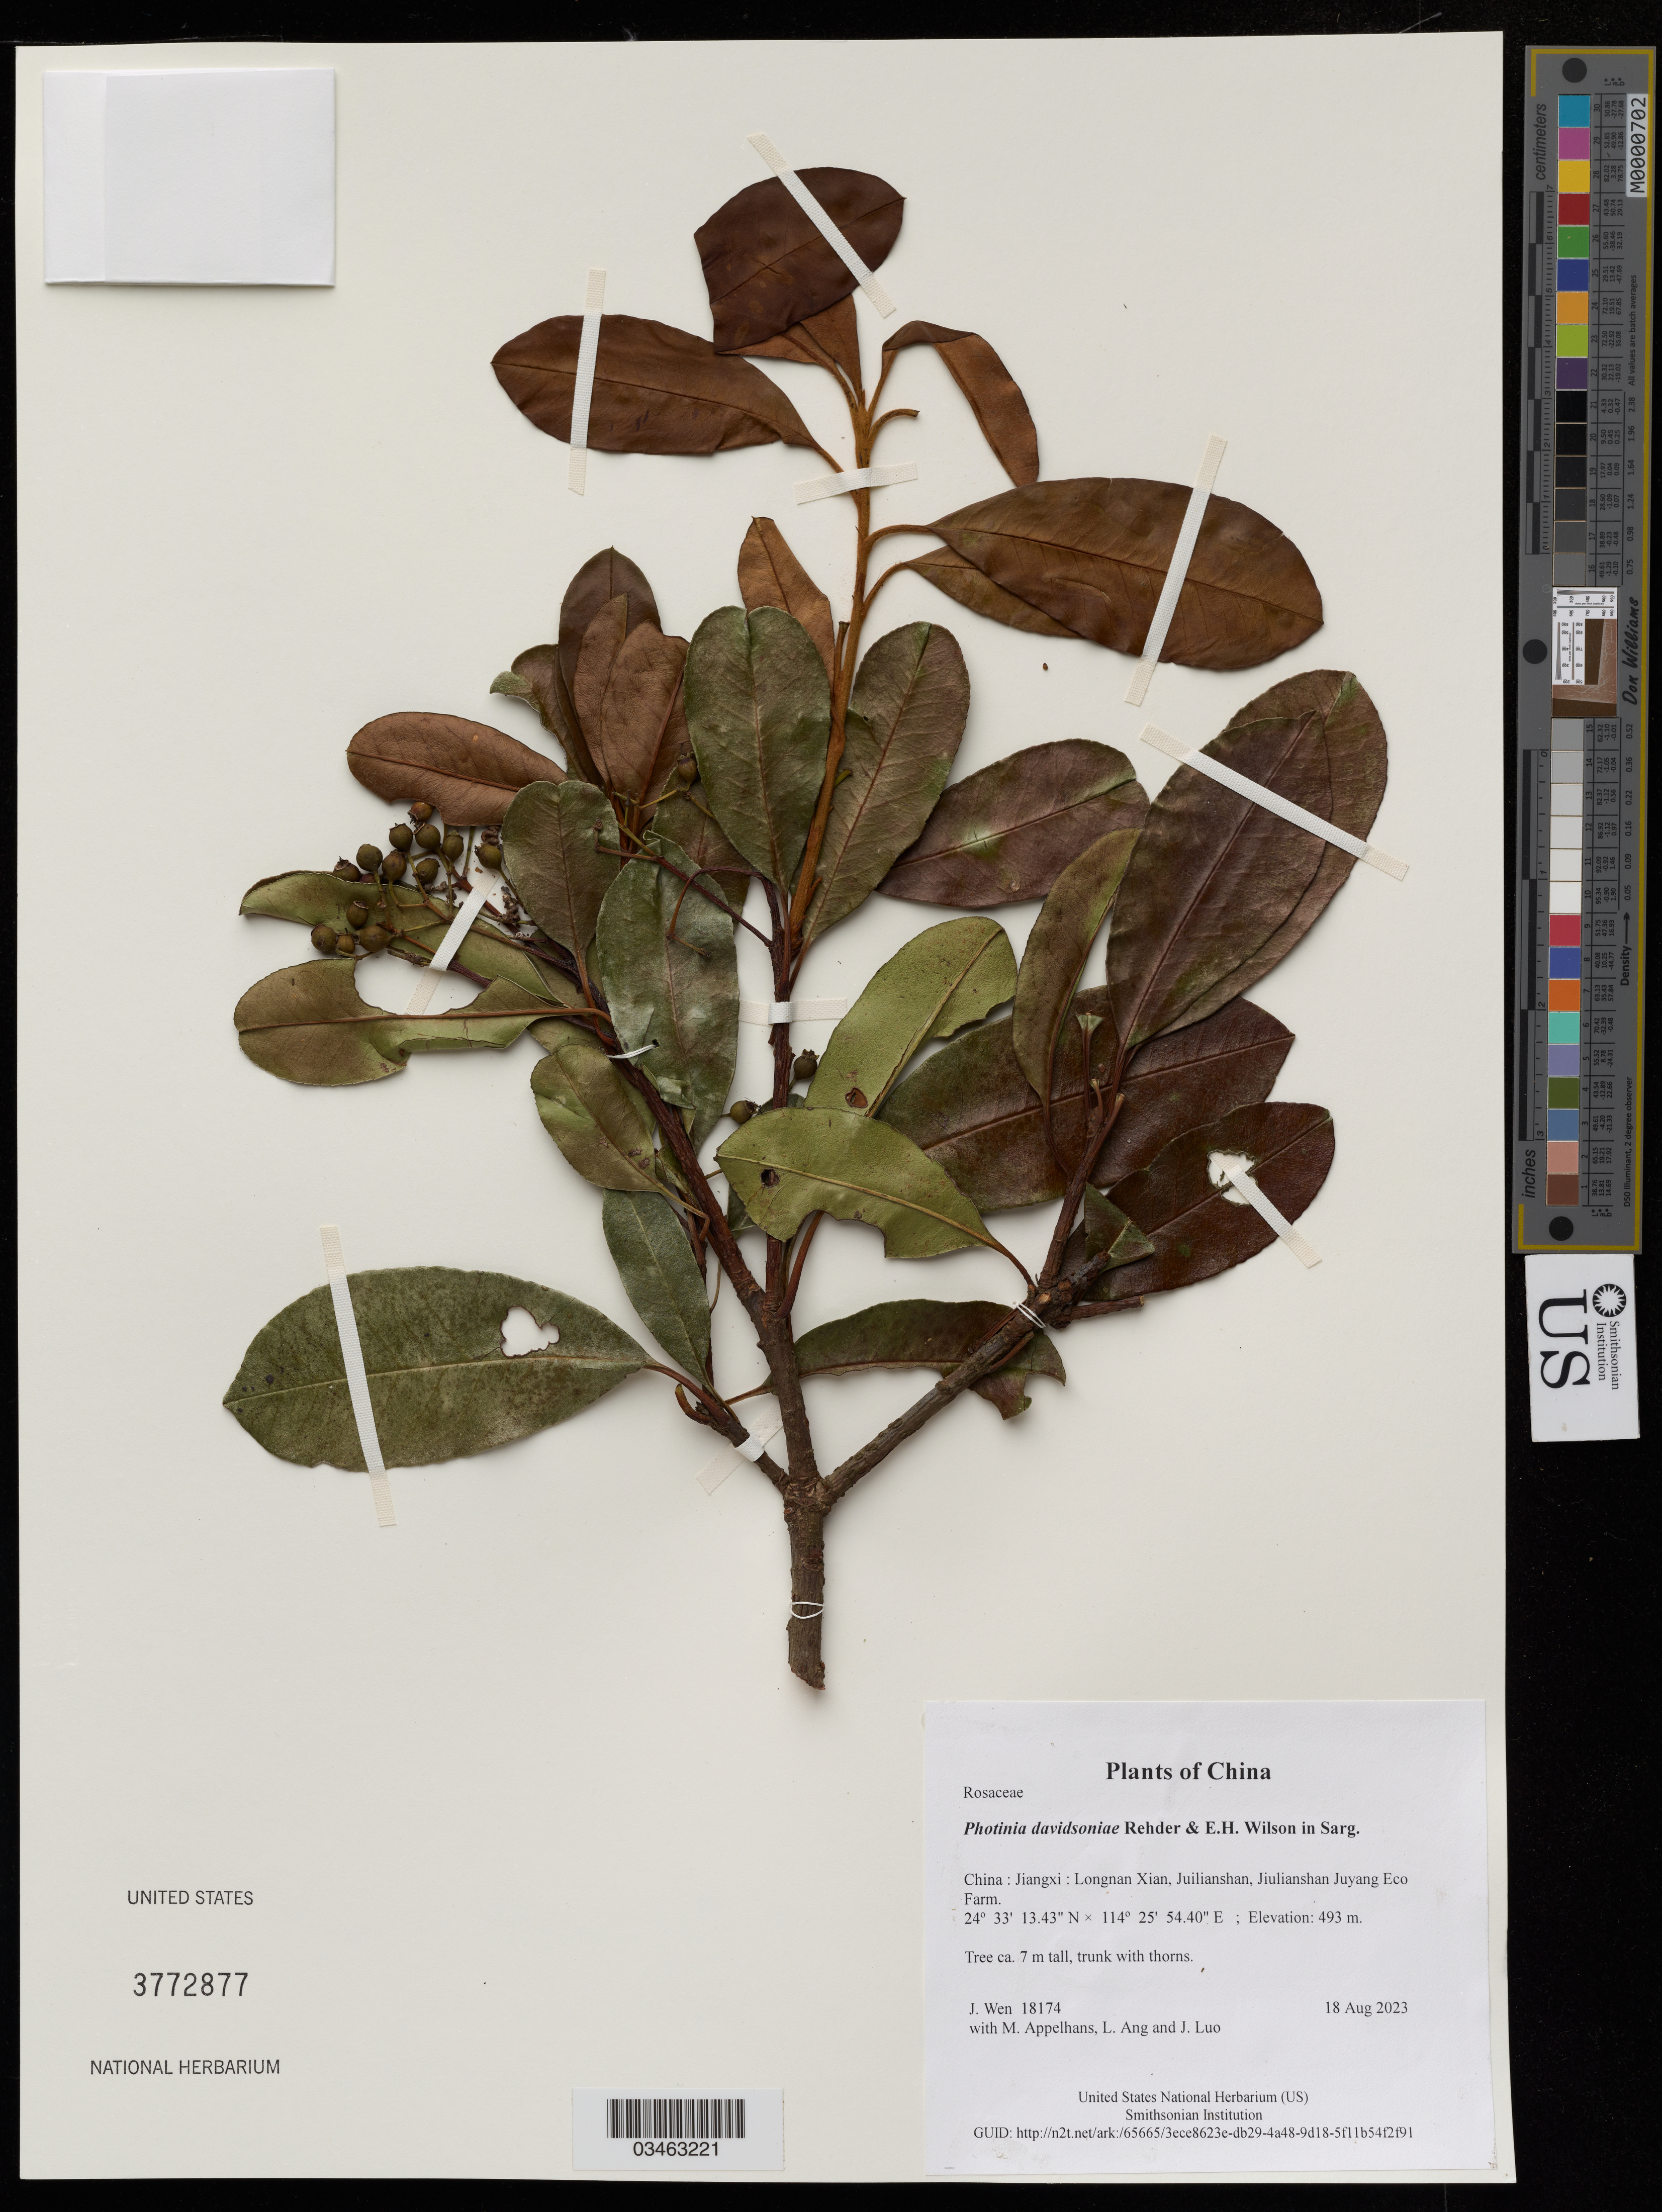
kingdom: Plantae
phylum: Tracheophyta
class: Magnoliopsida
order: Rosales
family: Rosaceae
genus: Photinia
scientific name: Photinia davidsoniae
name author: Rehder & E.H. Wilson in Sarg.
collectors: J. Wen, M. Appelhans, L. Ang & J. Luo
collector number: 18174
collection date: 2023-08-18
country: China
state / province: Jiangxi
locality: Longnan Xian, Juilianshan, Jiulianshan Juyang Eco Farm.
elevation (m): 493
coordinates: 24.553730 N, 114.431777 E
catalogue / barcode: US 3772877